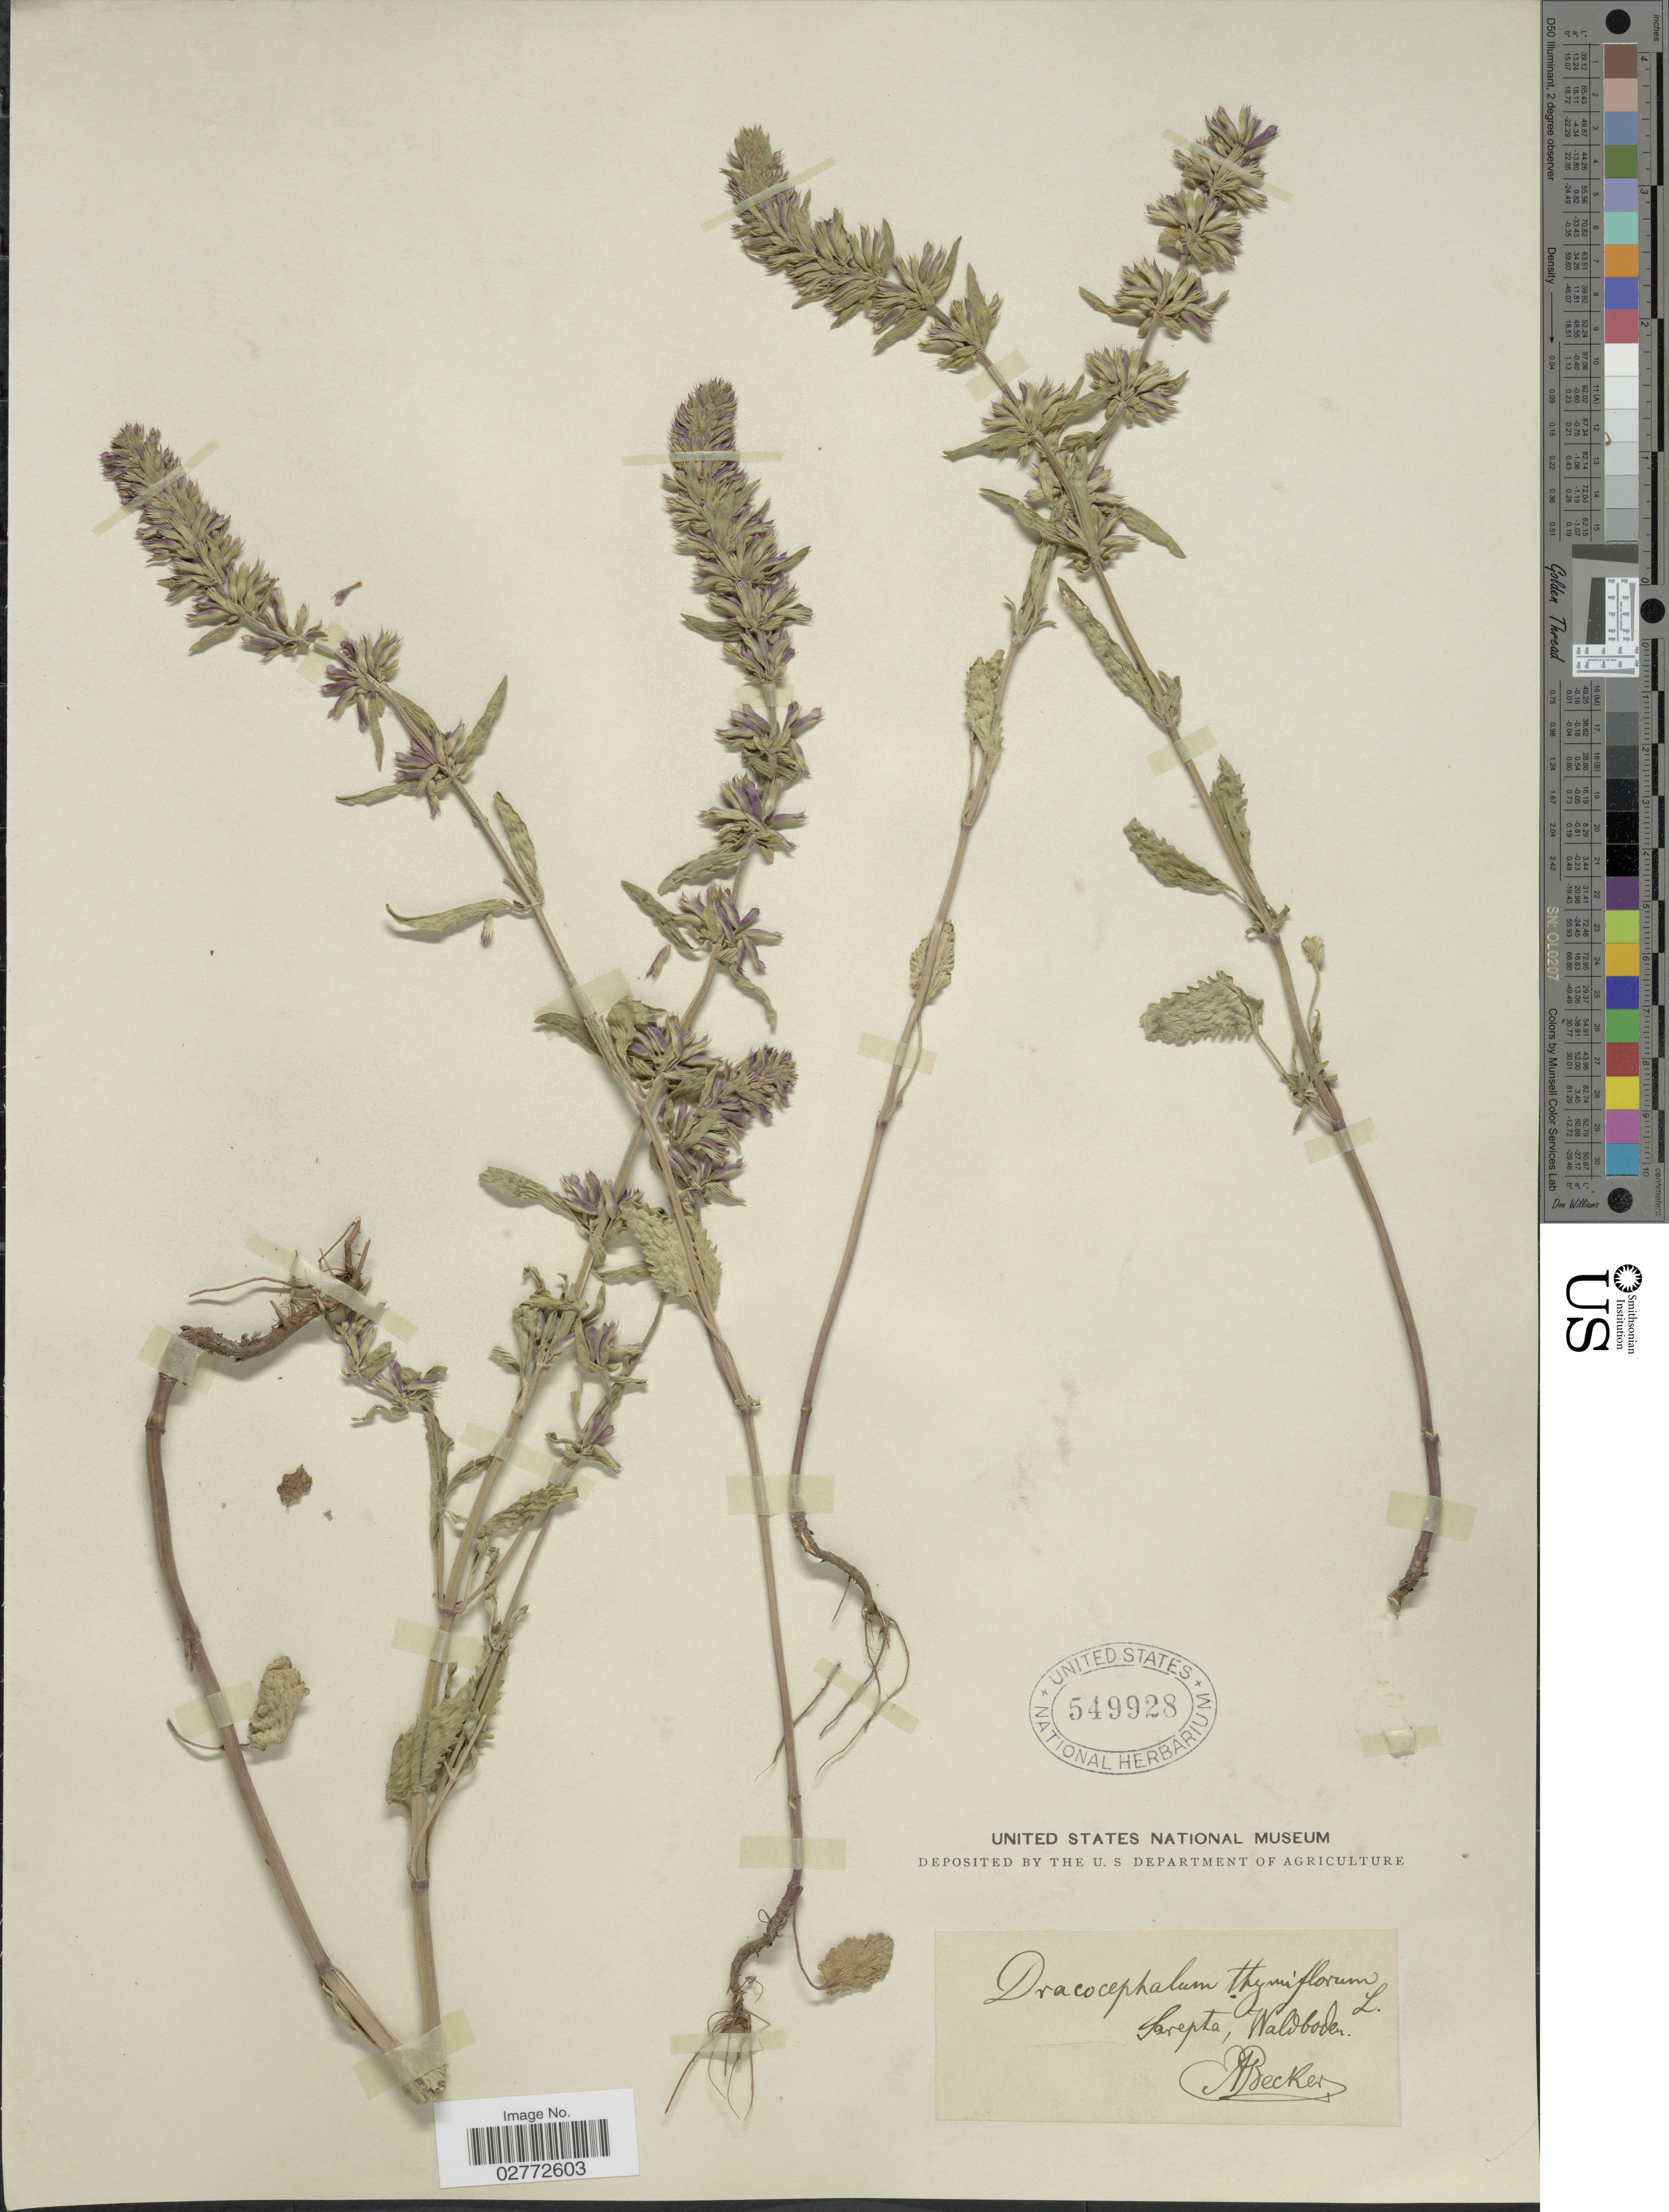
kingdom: Plantae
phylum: Tracheophyta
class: Magnoliopsida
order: Lamiales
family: Lamiaceae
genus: Dracocephalum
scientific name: Dracocephalum thymiflorum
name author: L.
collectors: A. Becker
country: Russian Federation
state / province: Volgograd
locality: Sarepta, Waldboden.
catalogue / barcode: US 549928